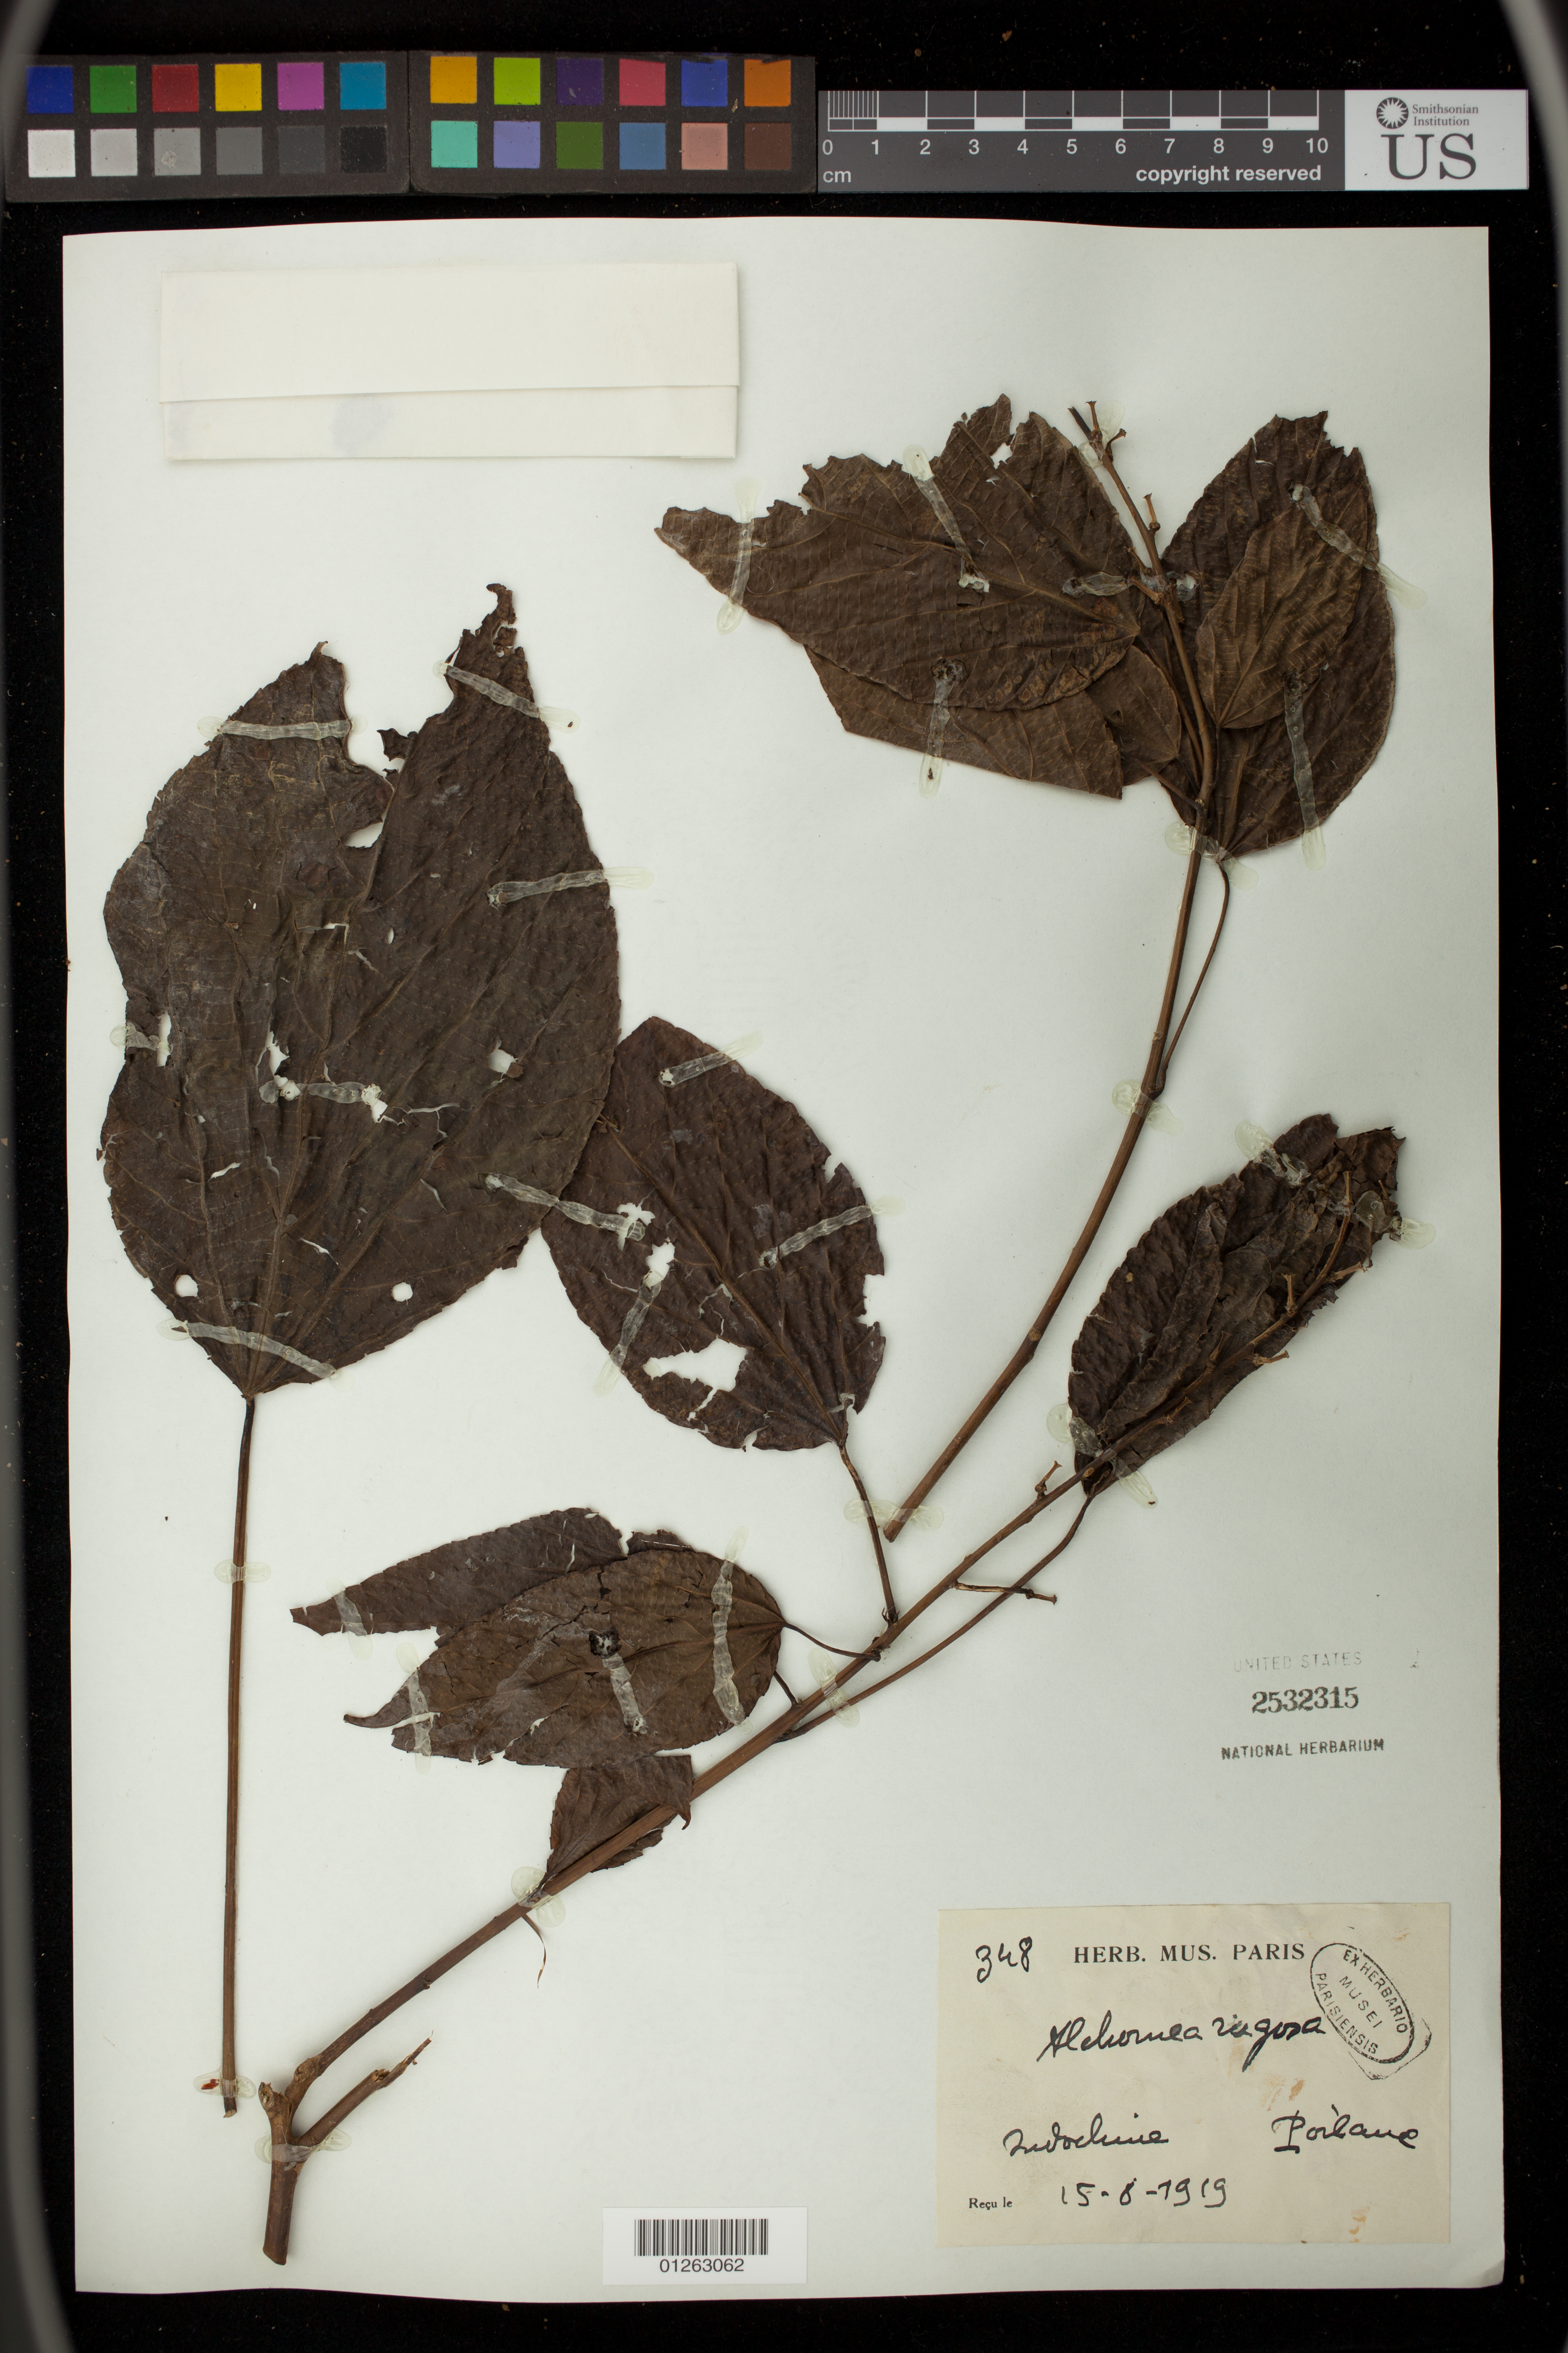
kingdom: Plantae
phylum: Tracheophyta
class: Magnoliopsida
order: Malpighiales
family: Euphorbiaceae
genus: Alchornea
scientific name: Alchornea rugosa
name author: (Lour.) Müll. Arg.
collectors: -. Poilane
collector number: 348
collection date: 1919-08-15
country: Cambodia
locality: Indochine Poilaue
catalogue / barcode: US 2532315